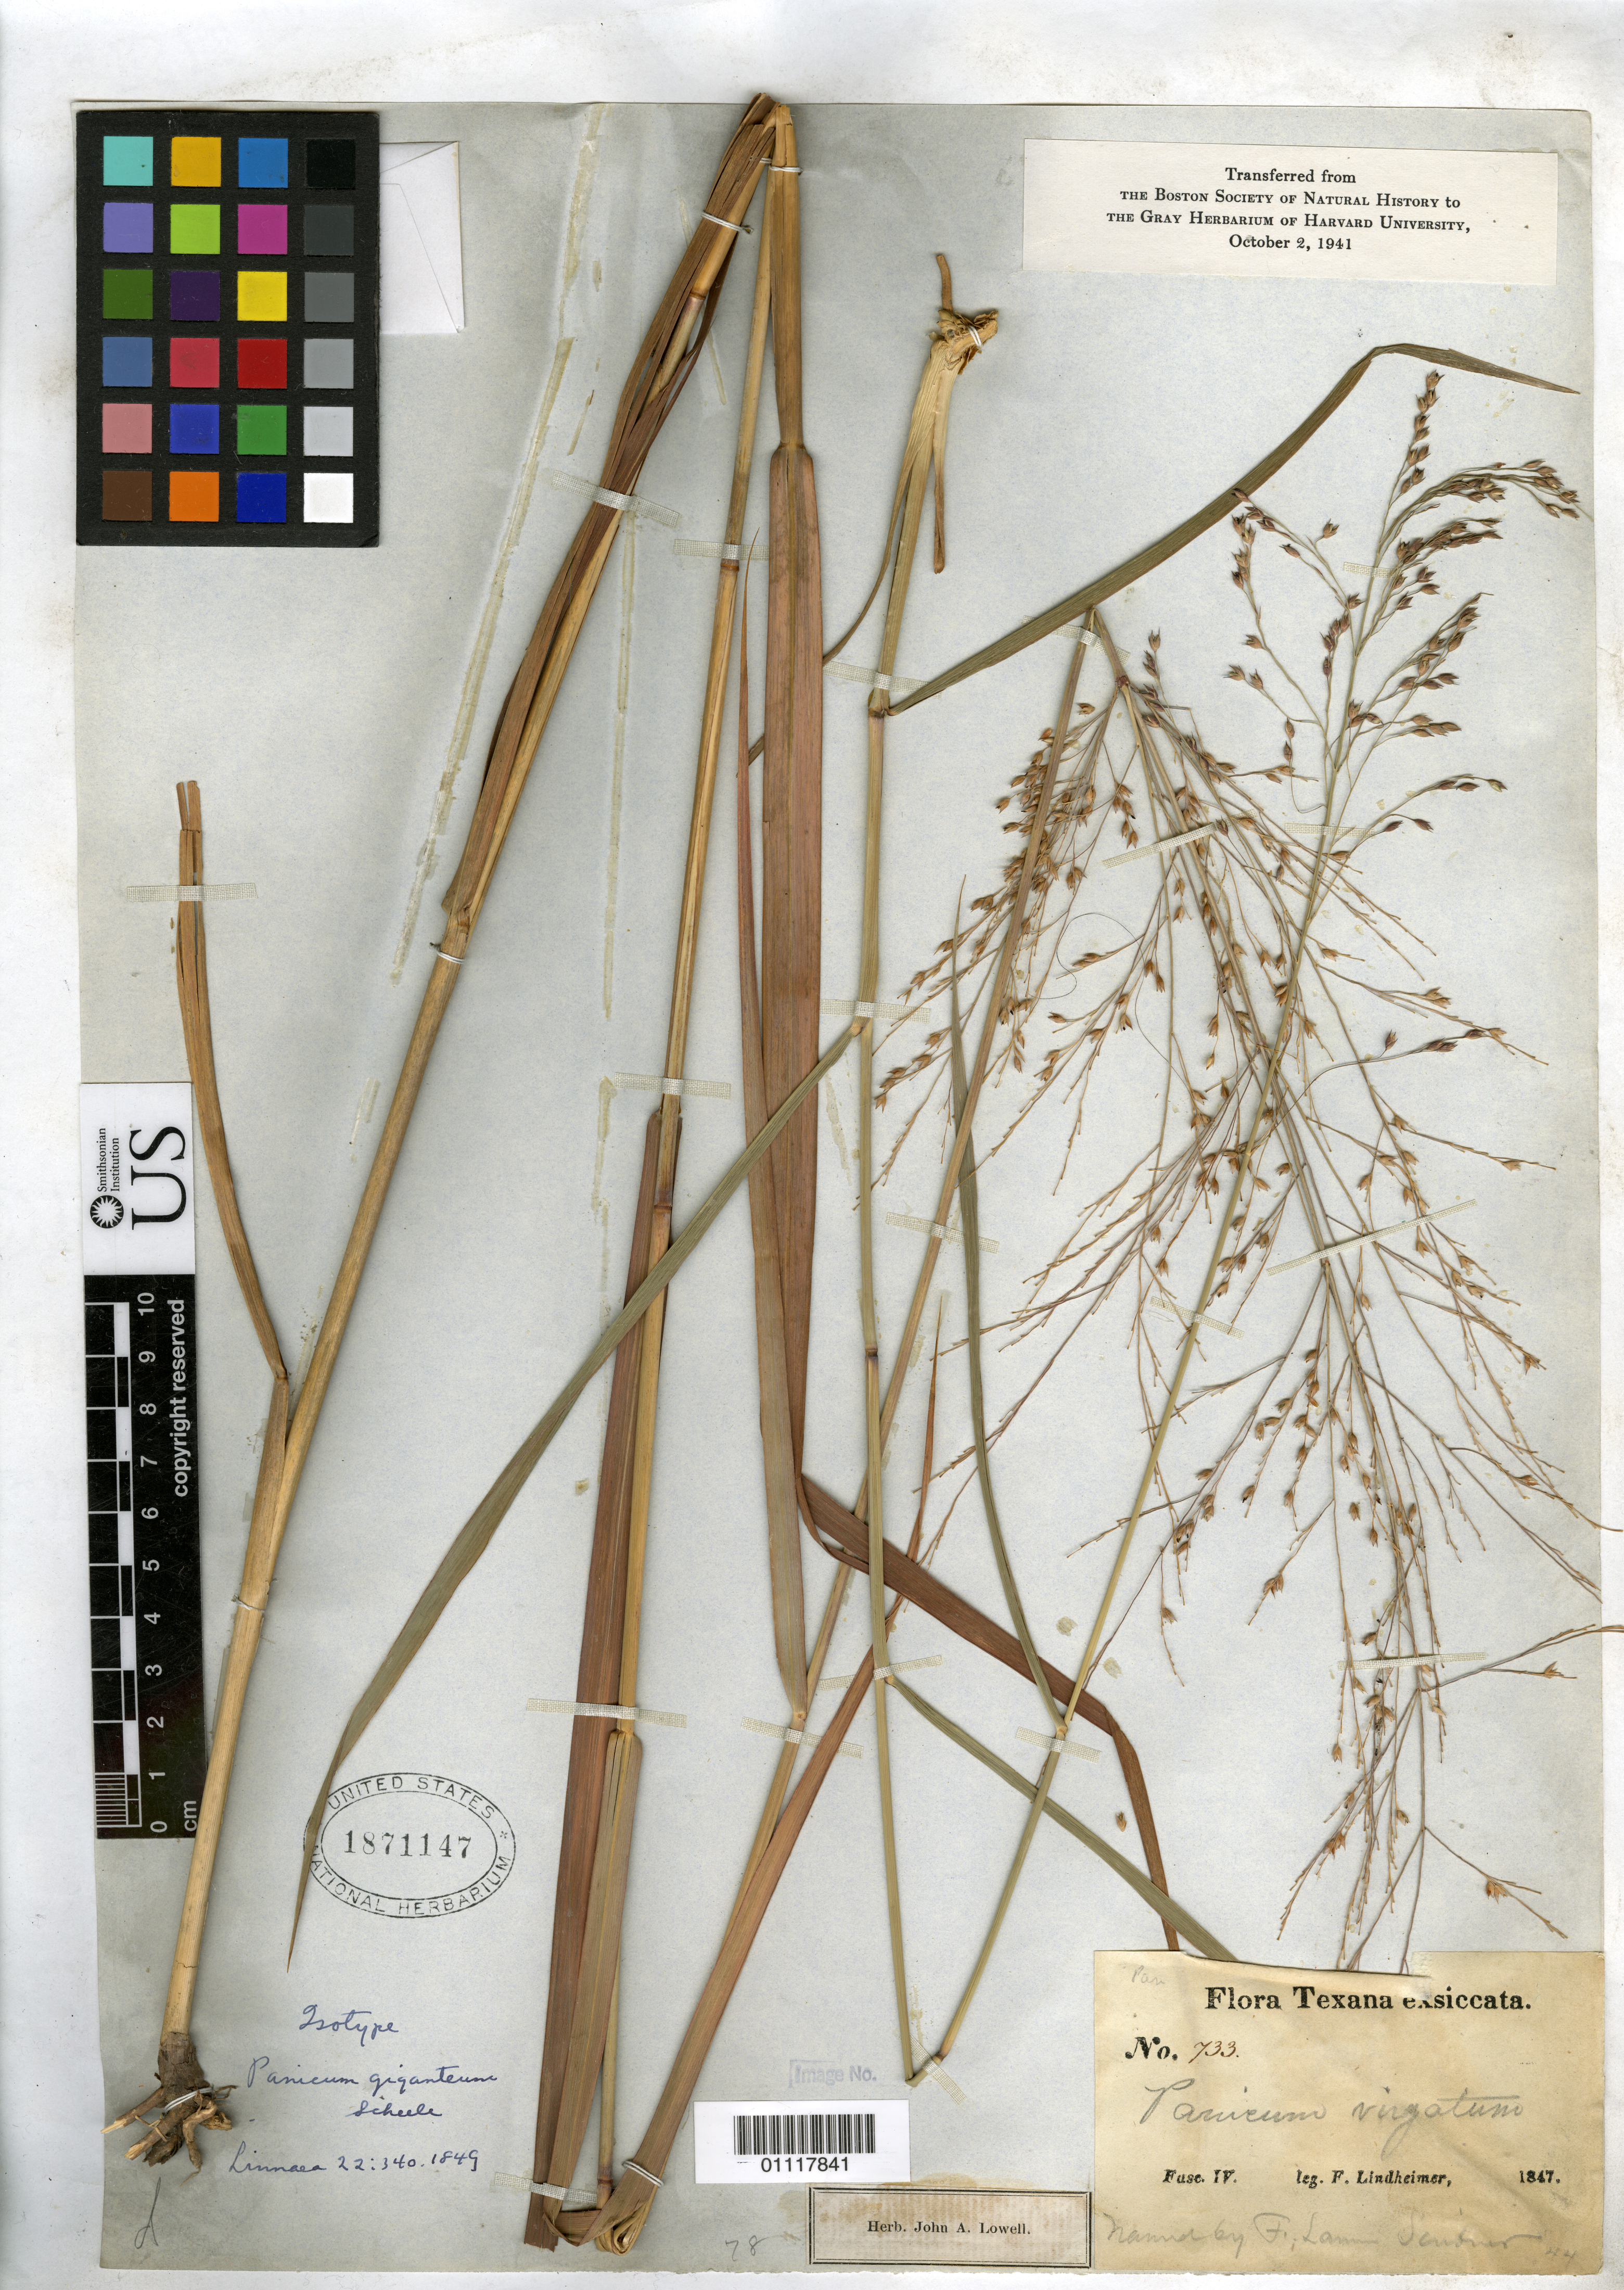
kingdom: Plantae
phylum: Tracheophyta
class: Liliopsida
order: Poales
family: Poaceae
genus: Panicum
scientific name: Panicum giganteum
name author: Scheele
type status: Isotype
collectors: F. J. Lindheimer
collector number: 733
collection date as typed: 1847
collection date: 1847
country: United States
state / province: Texas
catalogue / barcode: US 1871147